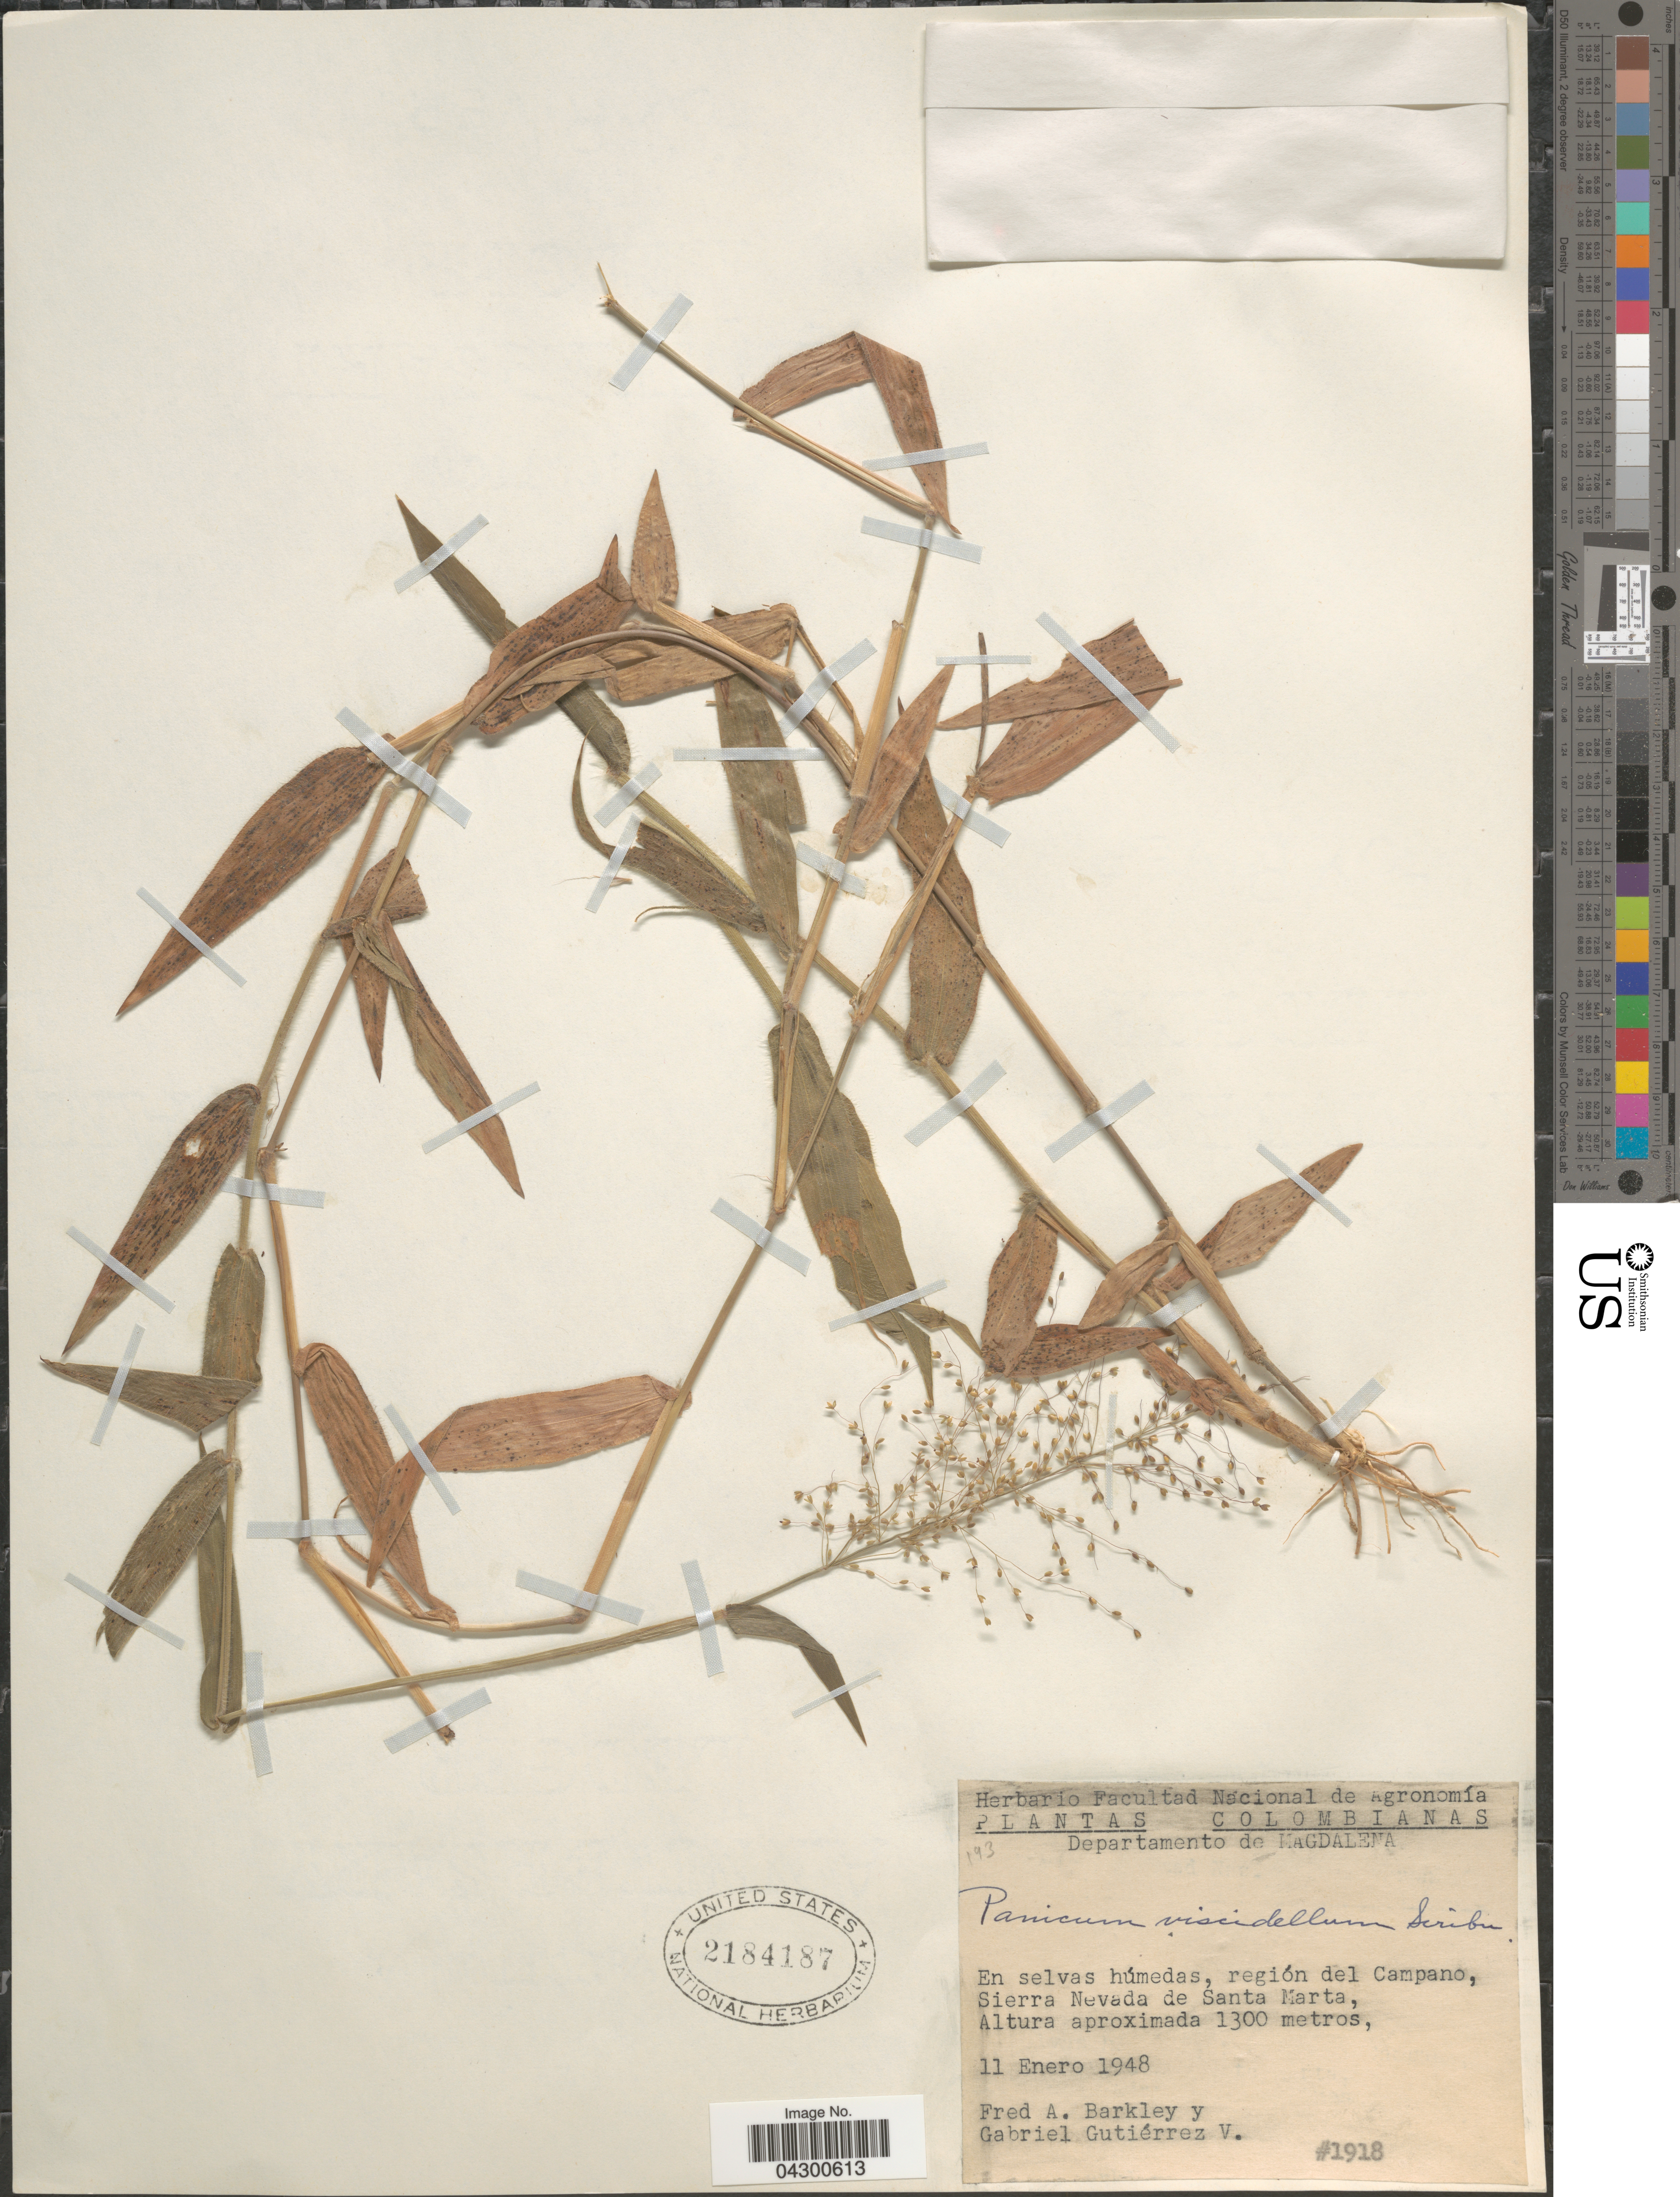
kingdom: Plantae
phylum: Tracheophyta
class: Liliopsida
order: Poales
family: Poaceae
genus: Panicum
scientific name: Panicum sellowii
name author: Nees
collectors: F. A. Barkley & G. Gutiérrez V.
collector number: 1918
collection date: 1948-01-11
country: Colombia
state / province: Magdalena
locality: Departamento de Magdalena. En selvas húmedas, región del Campano, Sierra Nevada de Santa Marta.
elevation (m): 1300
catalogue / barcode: US 2184187